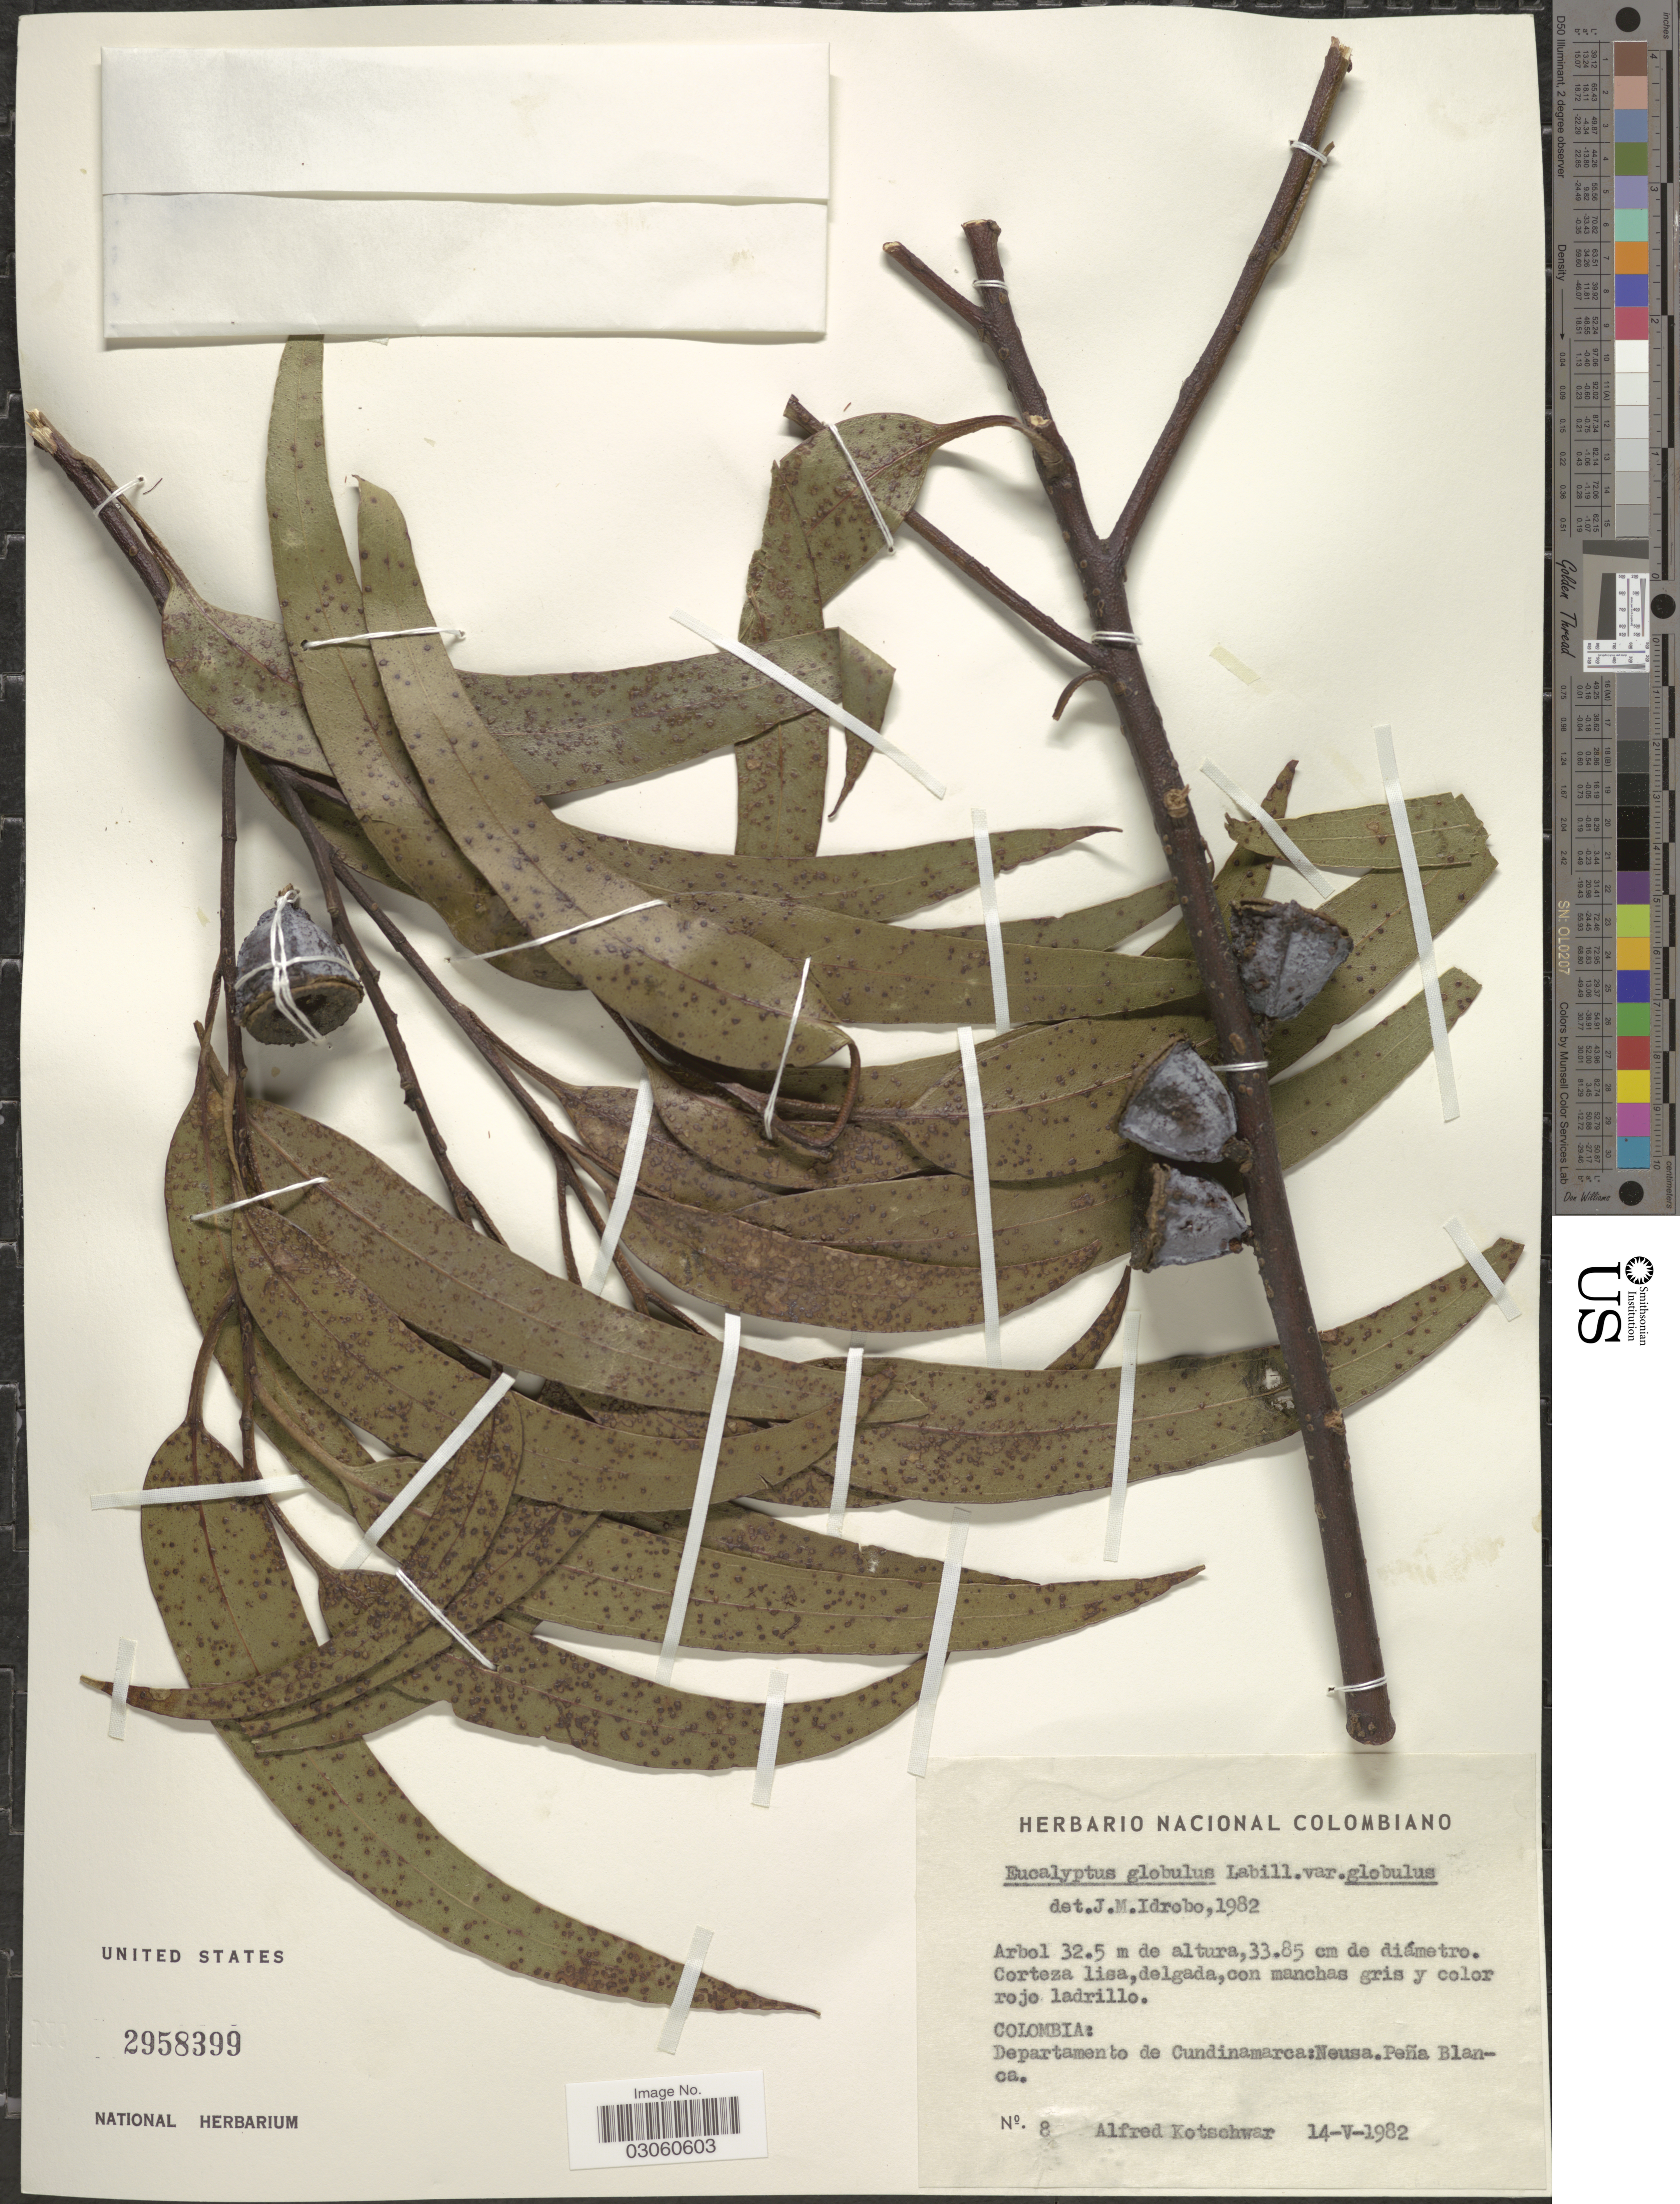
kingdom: Plantae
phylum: Tracheophyta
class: Magnoliopsida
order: Myrtales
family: Myrtaceae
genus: Eucalyptus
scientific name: Eucalyptus globulus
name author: Labill.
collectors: A. Kotschwar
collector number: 8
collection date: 1982-05-14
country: Colombia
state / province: Cundinamarca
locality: Departamento de Cundinamarca: Neusa.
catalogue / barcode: US 2958399